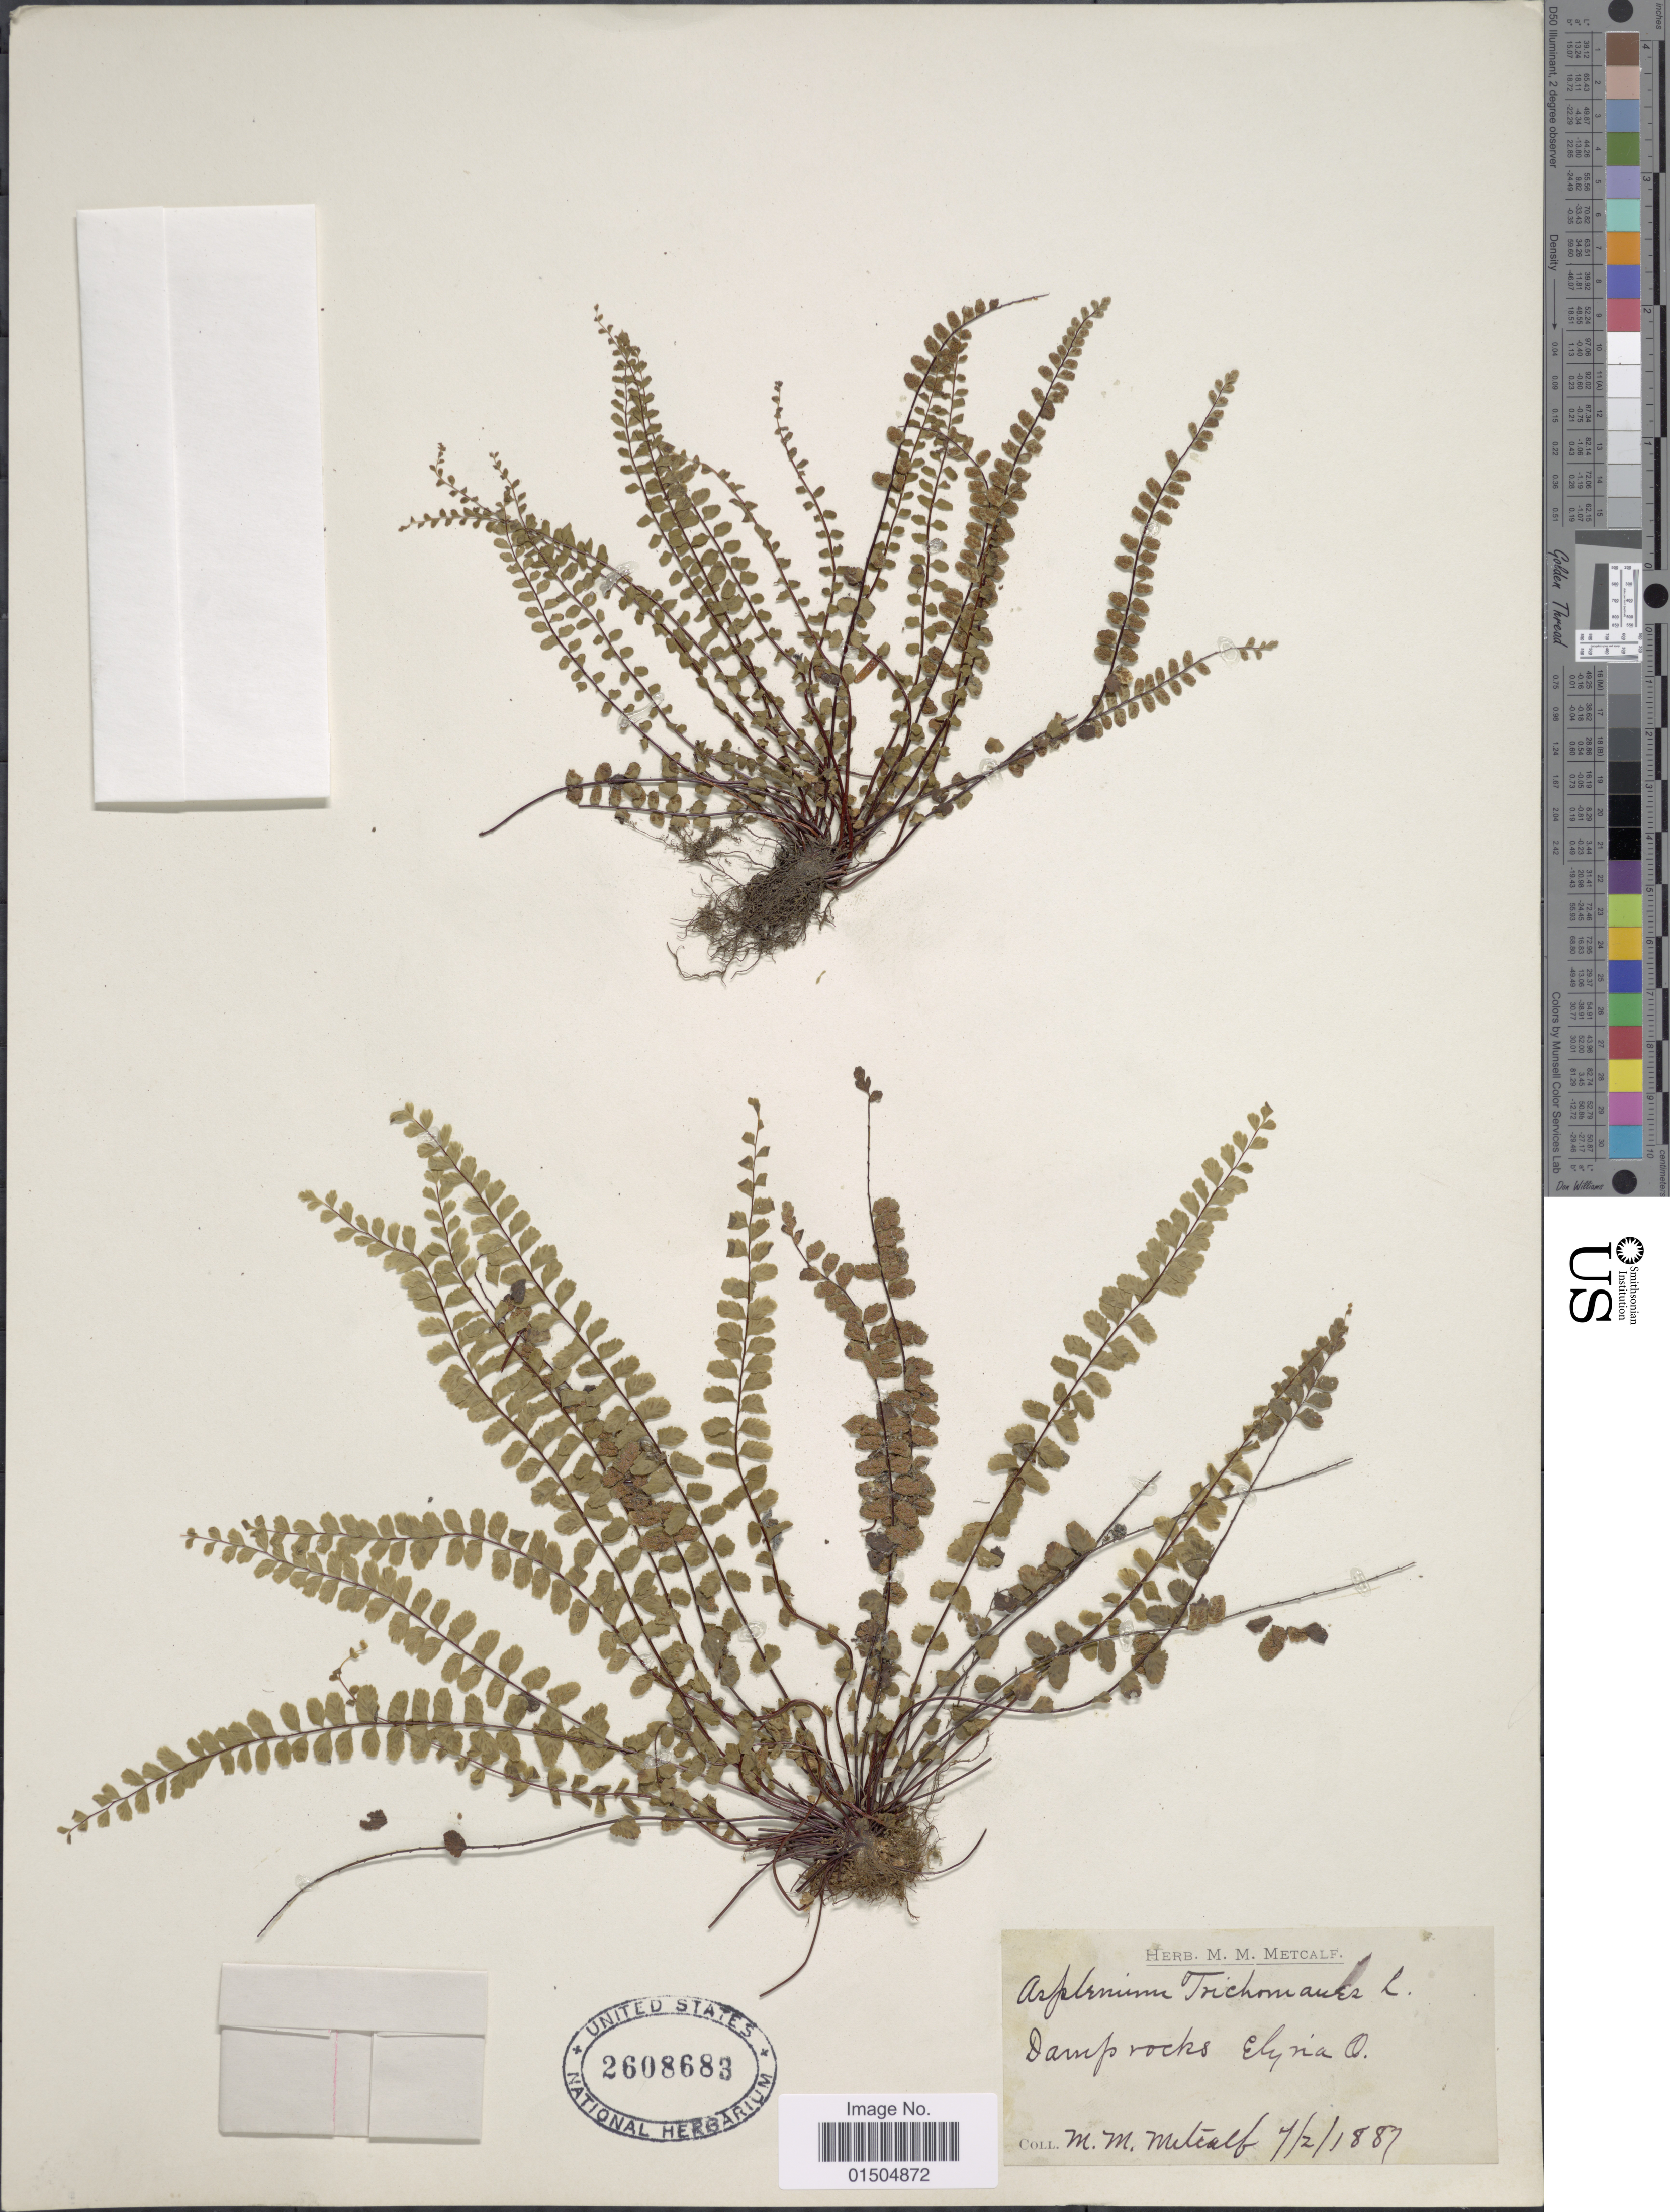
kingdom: Plantae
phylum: Tracheophyta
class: Polypodiopsida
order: Polypodiales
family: Aspleniaceae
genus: Asplenium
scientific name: Asplenium trichomanes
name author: L.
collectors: M. Metcalf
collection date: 1887-07-02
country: United States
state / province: Ohio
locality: Damp rocks, Elyria, O.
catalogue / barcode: US 2608683